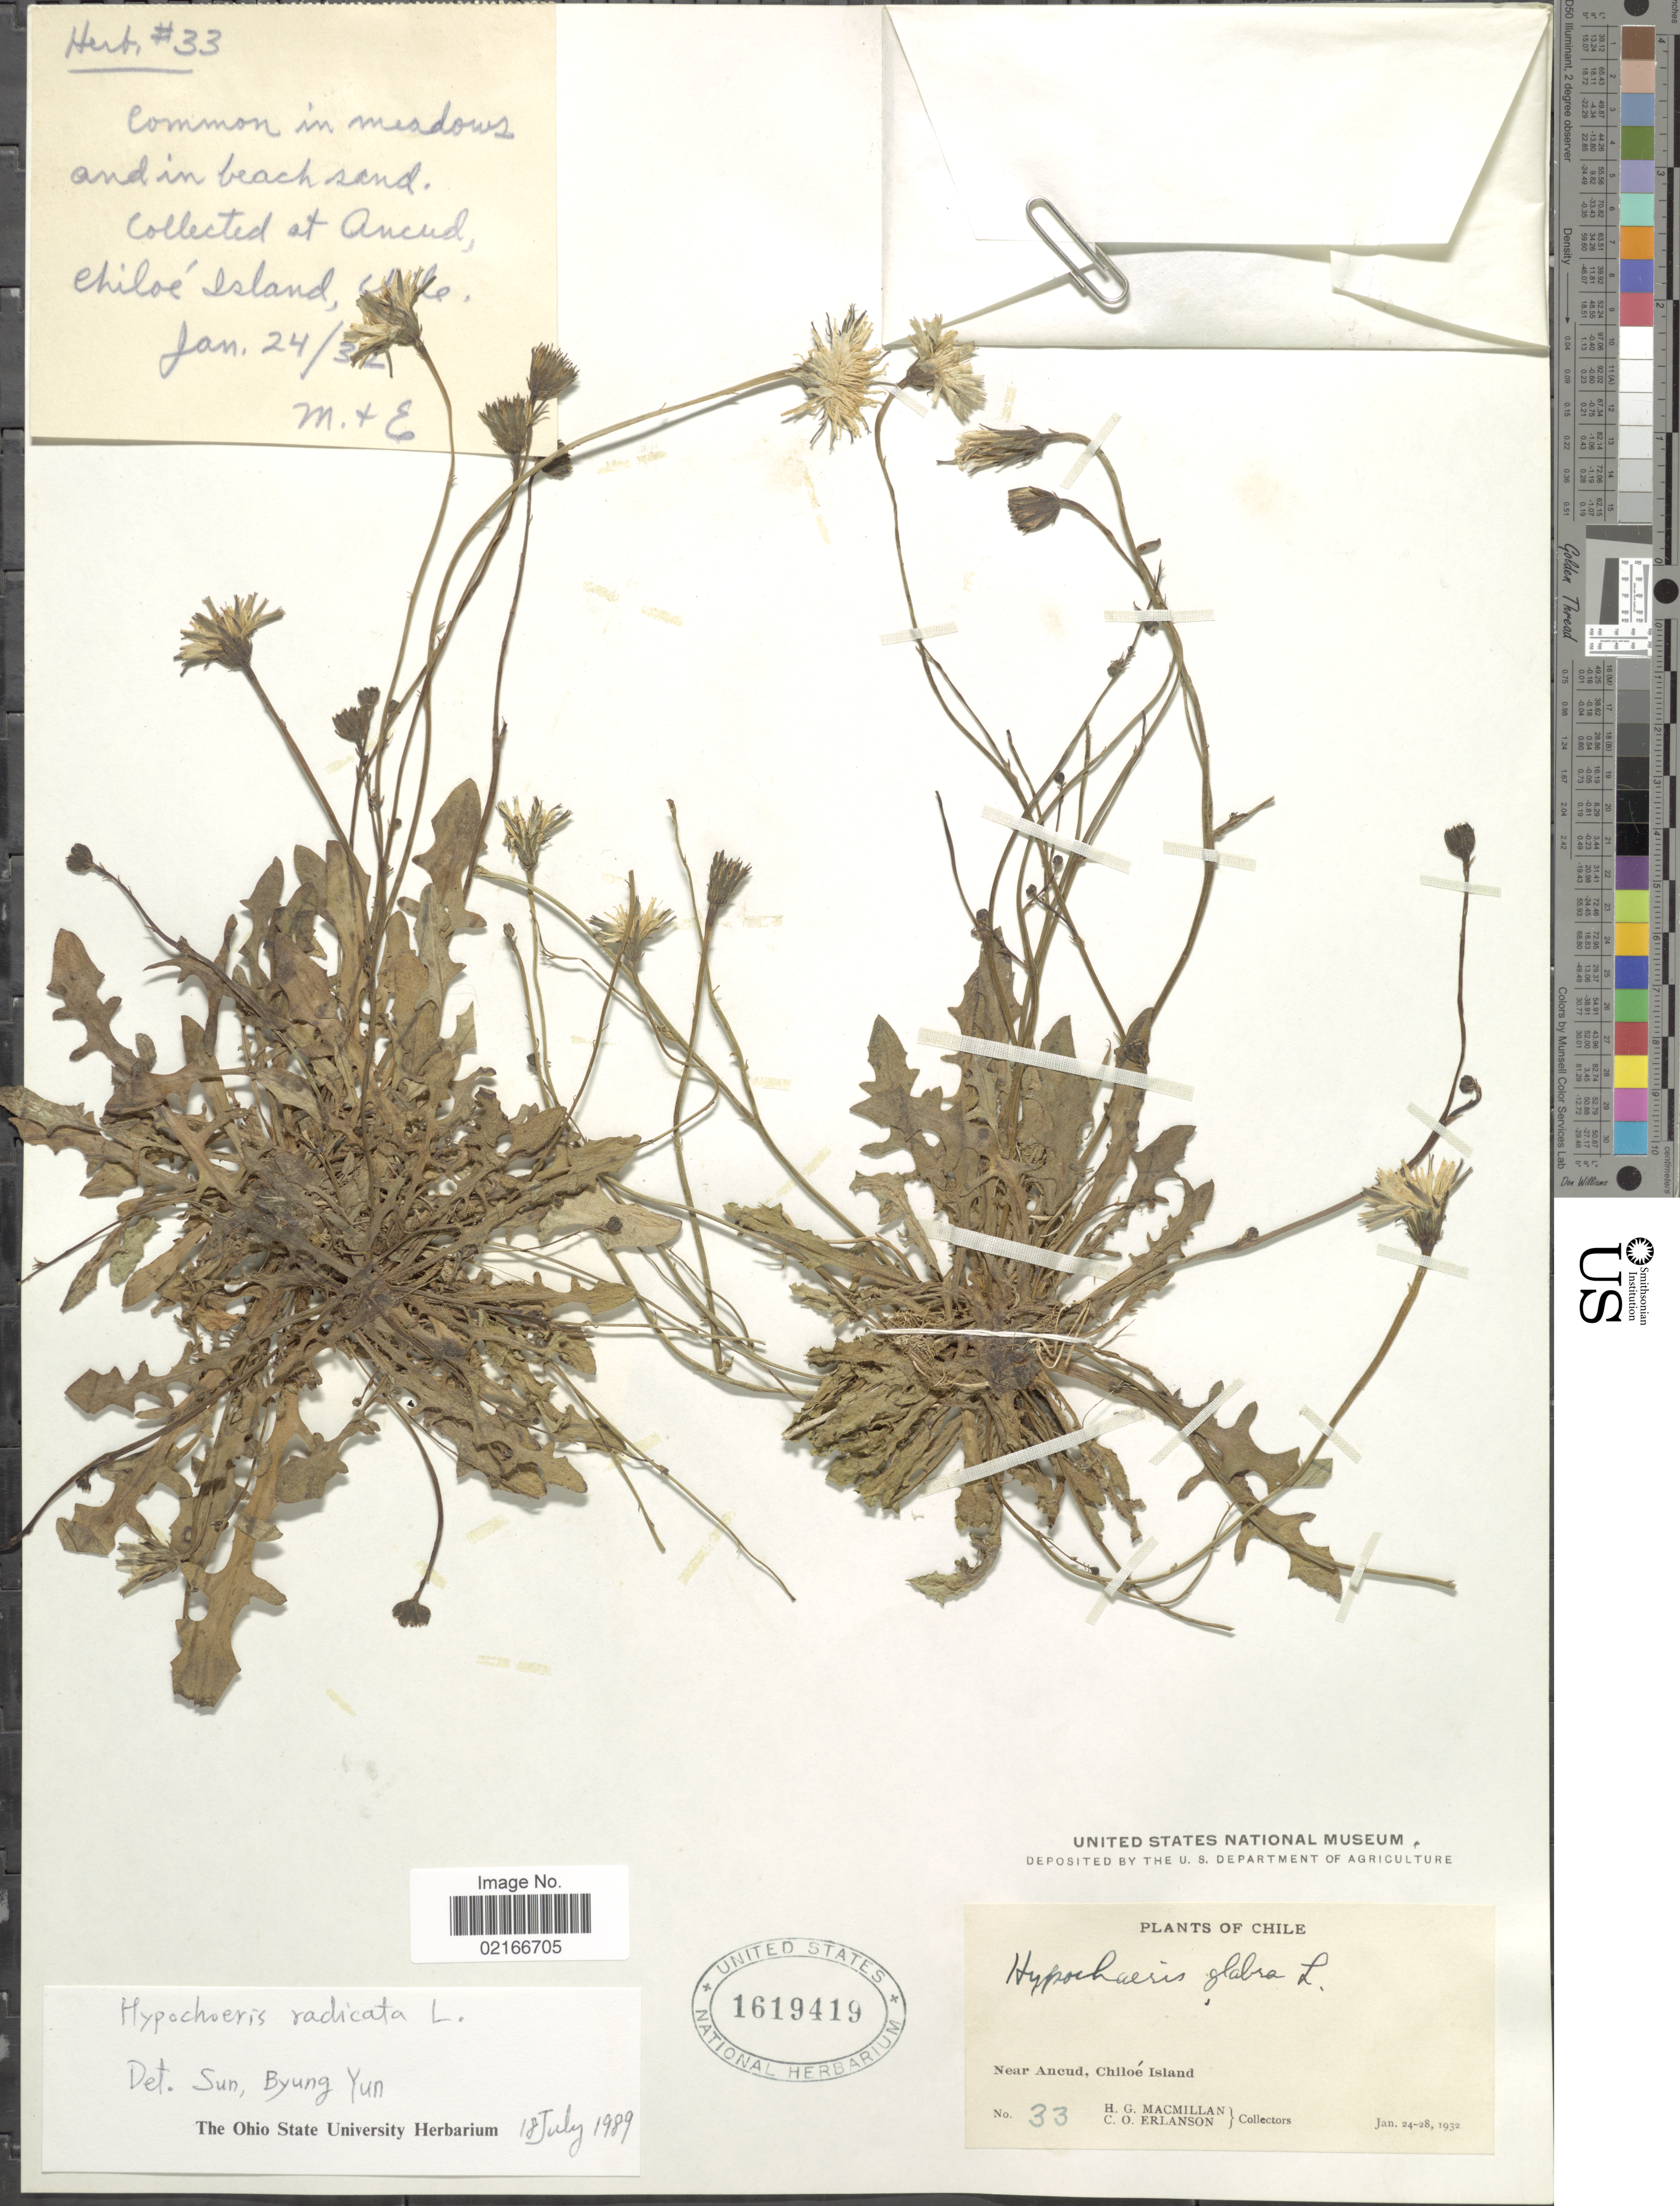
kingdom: Plantae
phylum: Tracheophyta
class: Magnoliopsida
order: Asterales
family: Asteraceae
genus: Hypochaeris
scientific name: Hypochaeris radicata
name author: L.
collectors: H. MacMillan & C. O. Erlanson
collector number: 33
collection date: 1932-01-24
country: Chile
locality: Near Ancud, Chiloé Island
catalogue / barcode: US 1619419